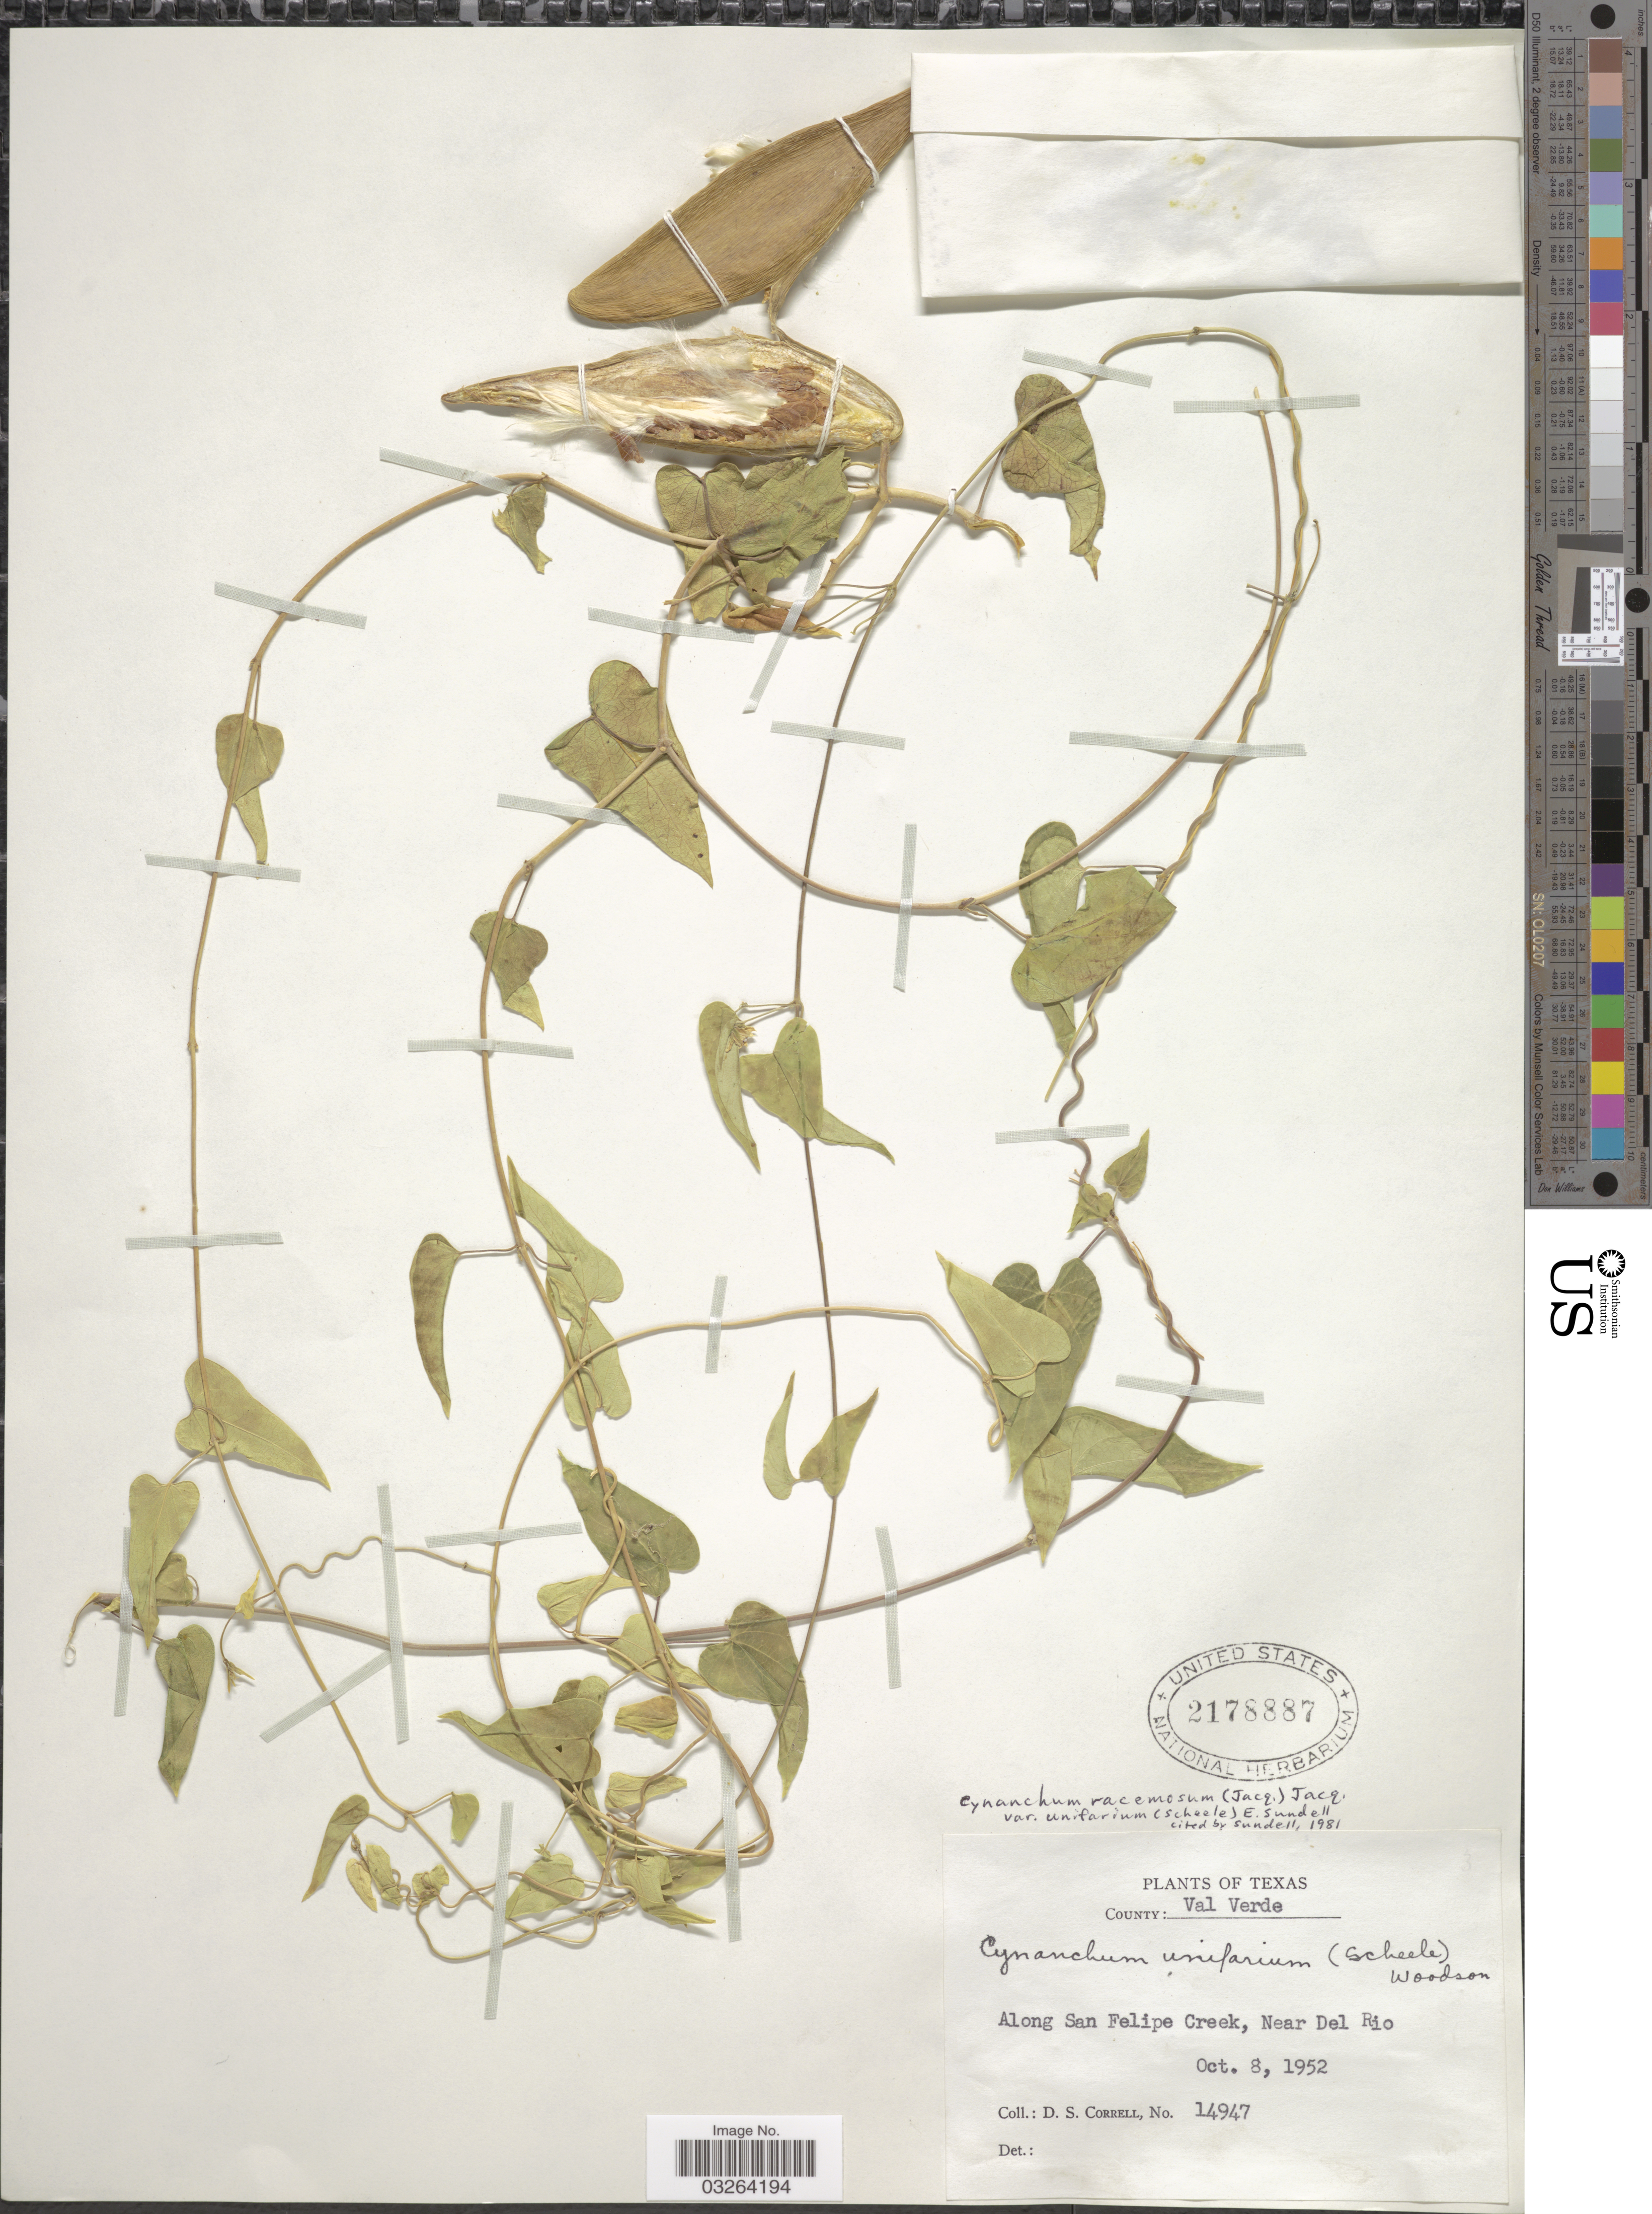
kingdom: Plantae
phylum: Tracheophyta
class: Magnoliopsida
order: Gentianales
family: Apocynaceae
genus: Cynanchum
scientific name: Cynanchum racemosum var. unifarium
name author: (Scheele) Sundell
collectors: D. S. Correll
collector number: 14947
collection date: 1952-10-08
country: United States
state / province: Texas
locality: County: Val Verde. Along San Felipe Creek, Near Del Rio.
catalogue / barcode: US 2178887